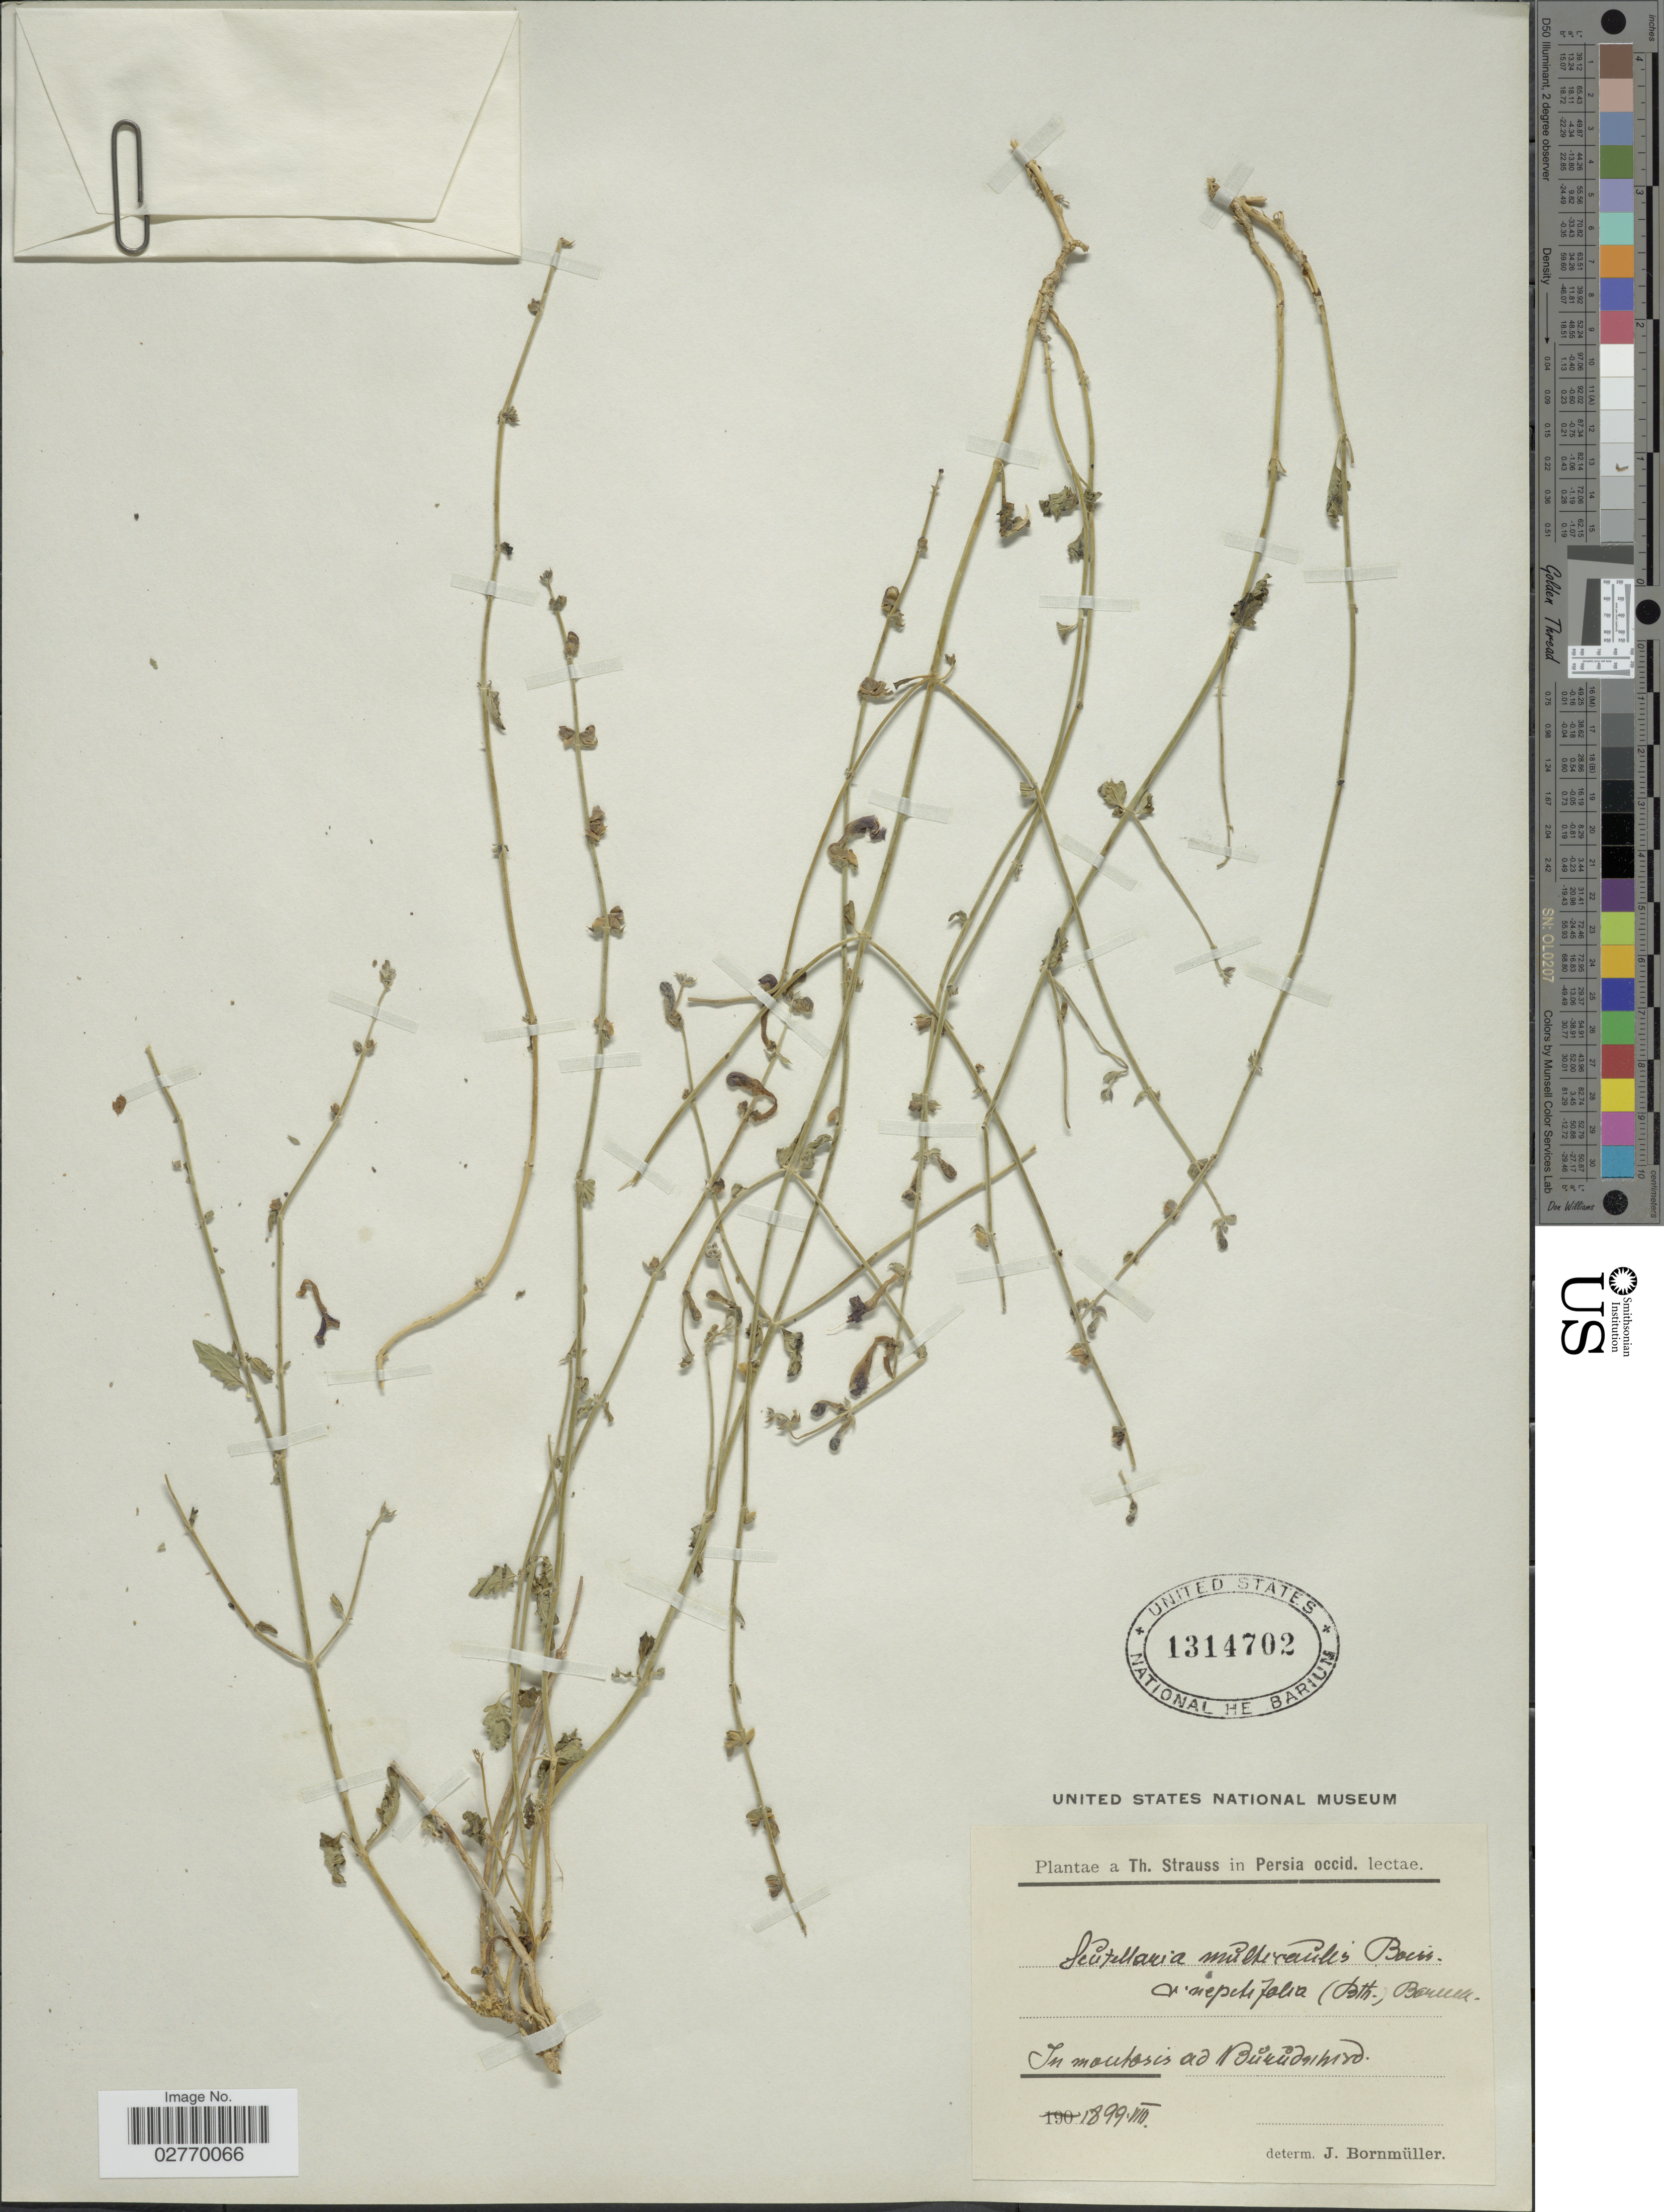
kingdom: Plantae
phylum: Tracheophyta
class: Magnoliopsida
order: Lamiales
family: Lamiaceae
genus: Scutellaria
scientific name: Scutellaria multicaulis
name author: Boiss.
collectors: T. Strauss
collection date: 1899-08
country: Iran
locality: Persia Occid. In montosis ad Burudsihisd [interpreted].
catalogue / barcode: US 1314702